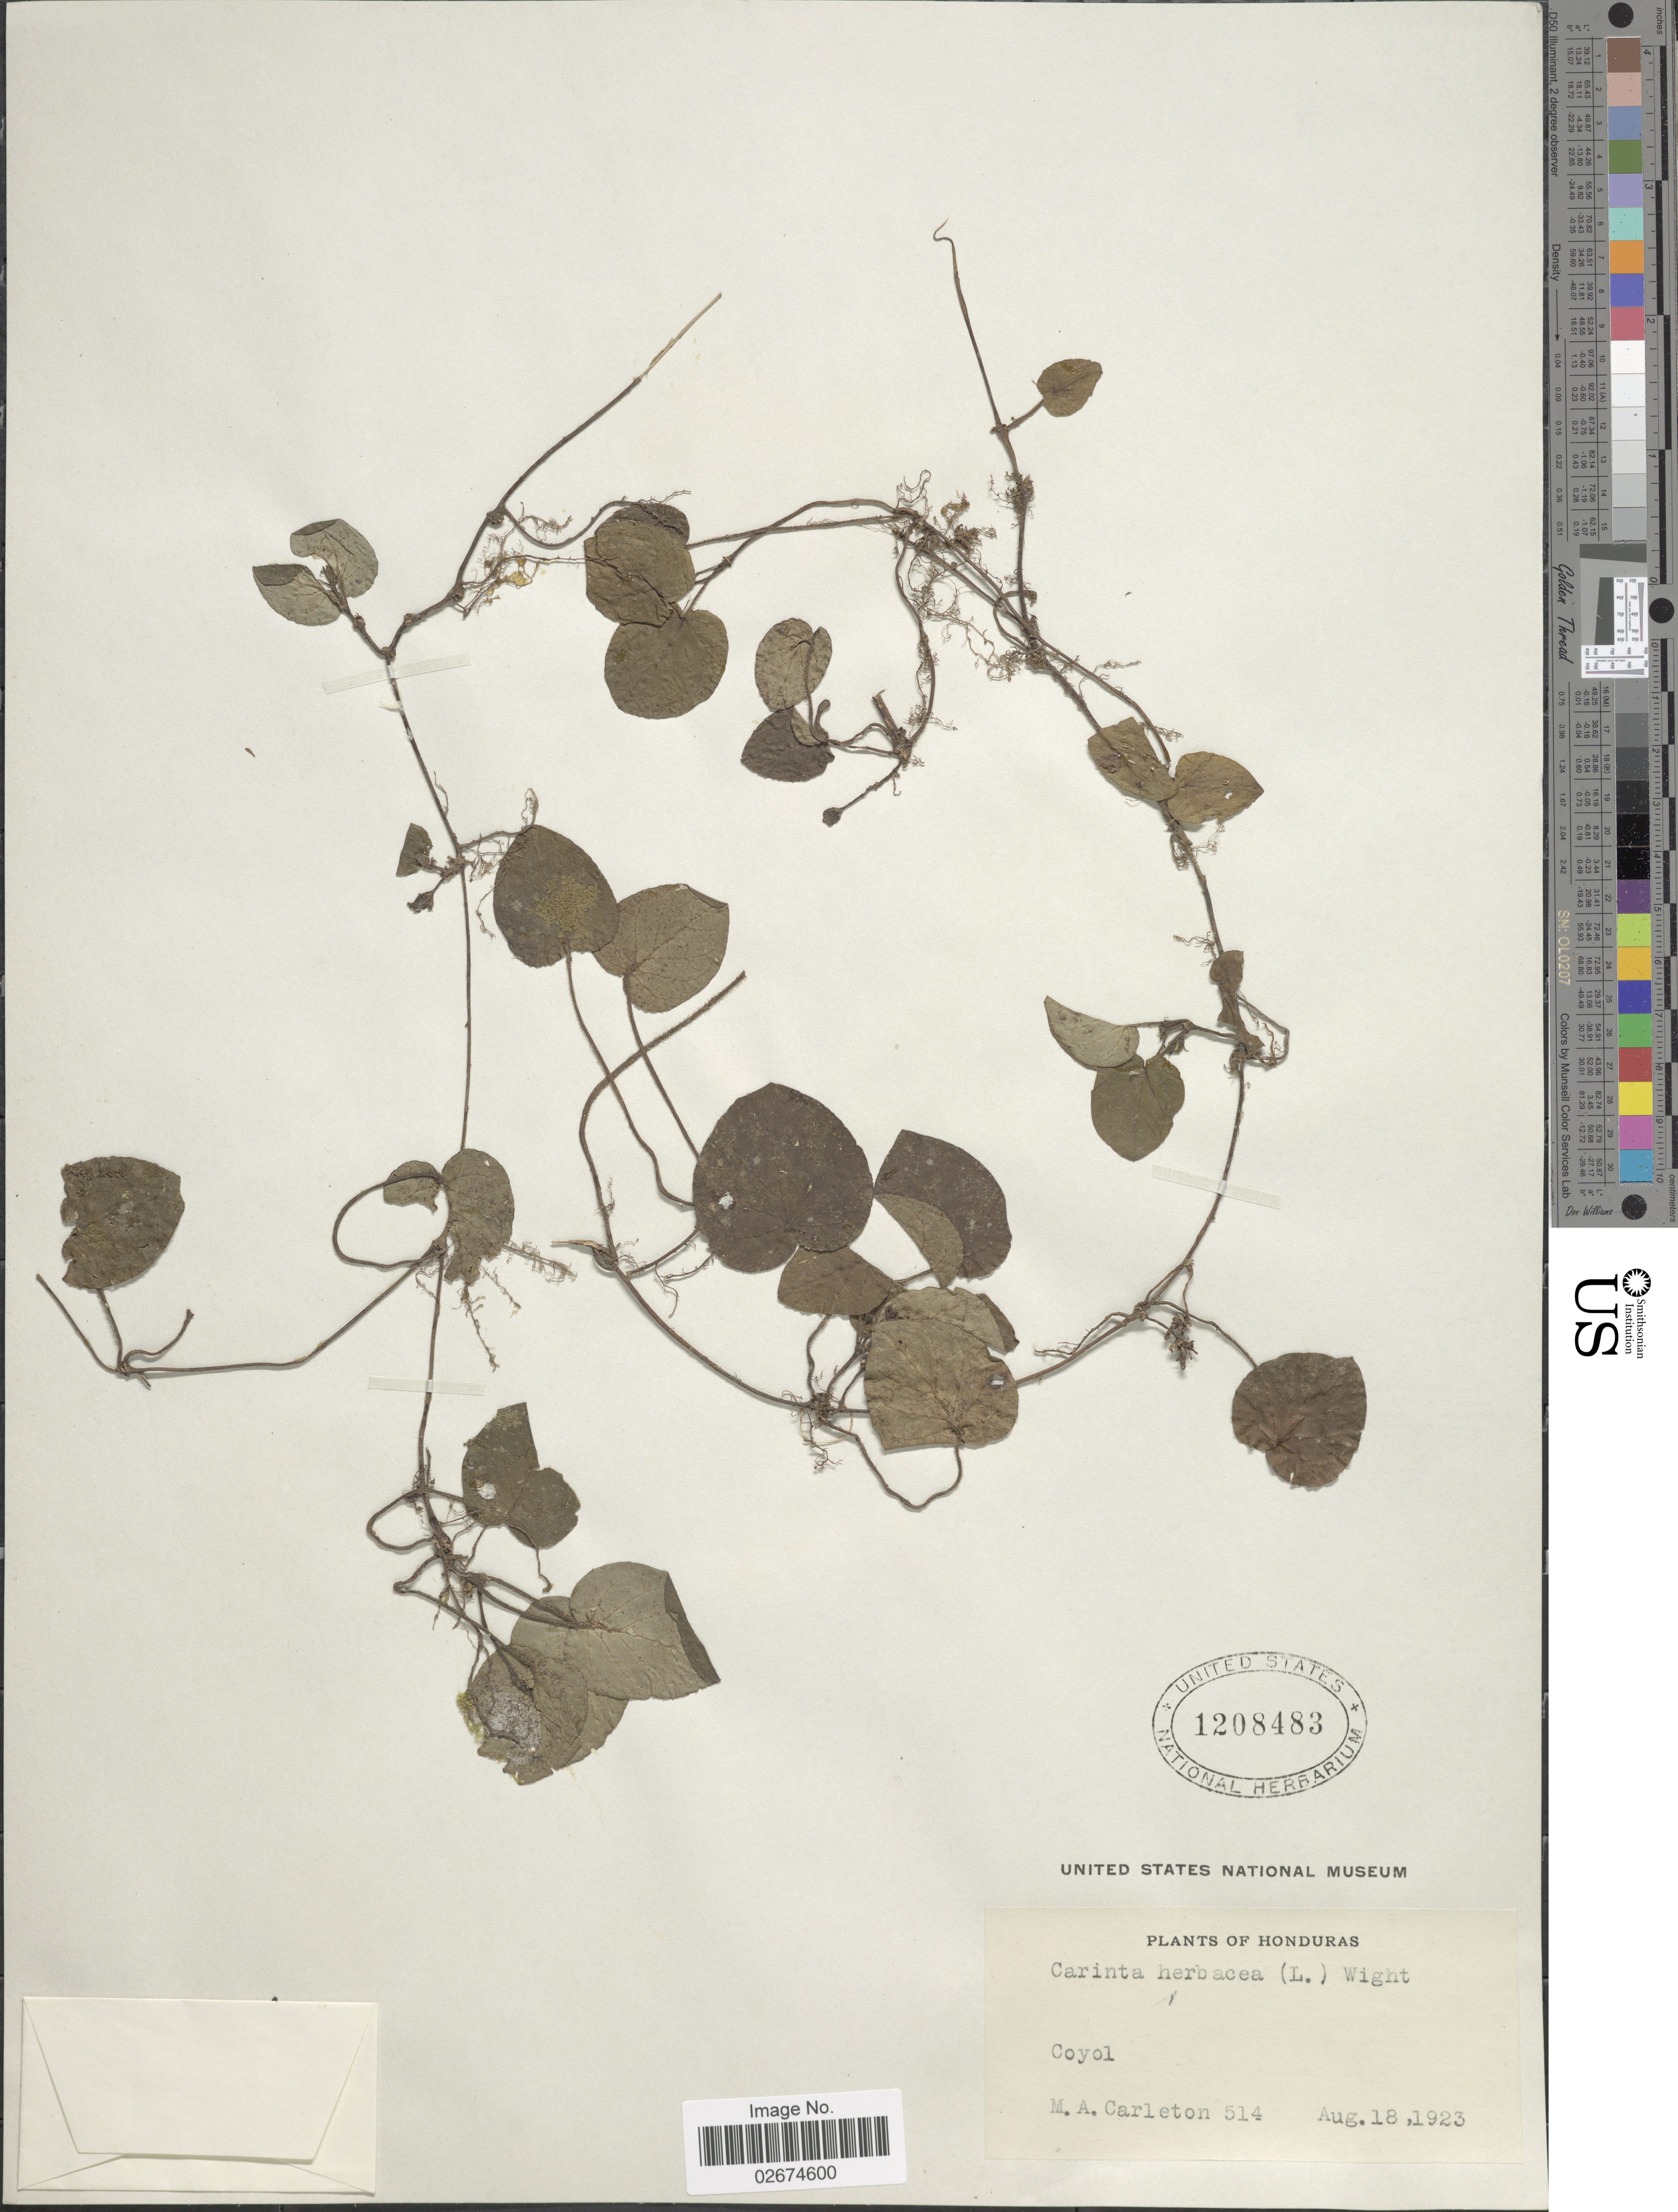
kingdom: Plantae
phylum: Tracheophyta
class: Magnoliopsida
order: Gentianales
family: Rubiaceae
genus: Geophila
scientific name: Geophila herbacea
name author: (Jacq.) K. Schum.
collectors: M. A. Carleton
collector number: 514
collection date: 1923-08-18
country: Honduras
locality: Coyol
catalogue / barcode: US 1208483